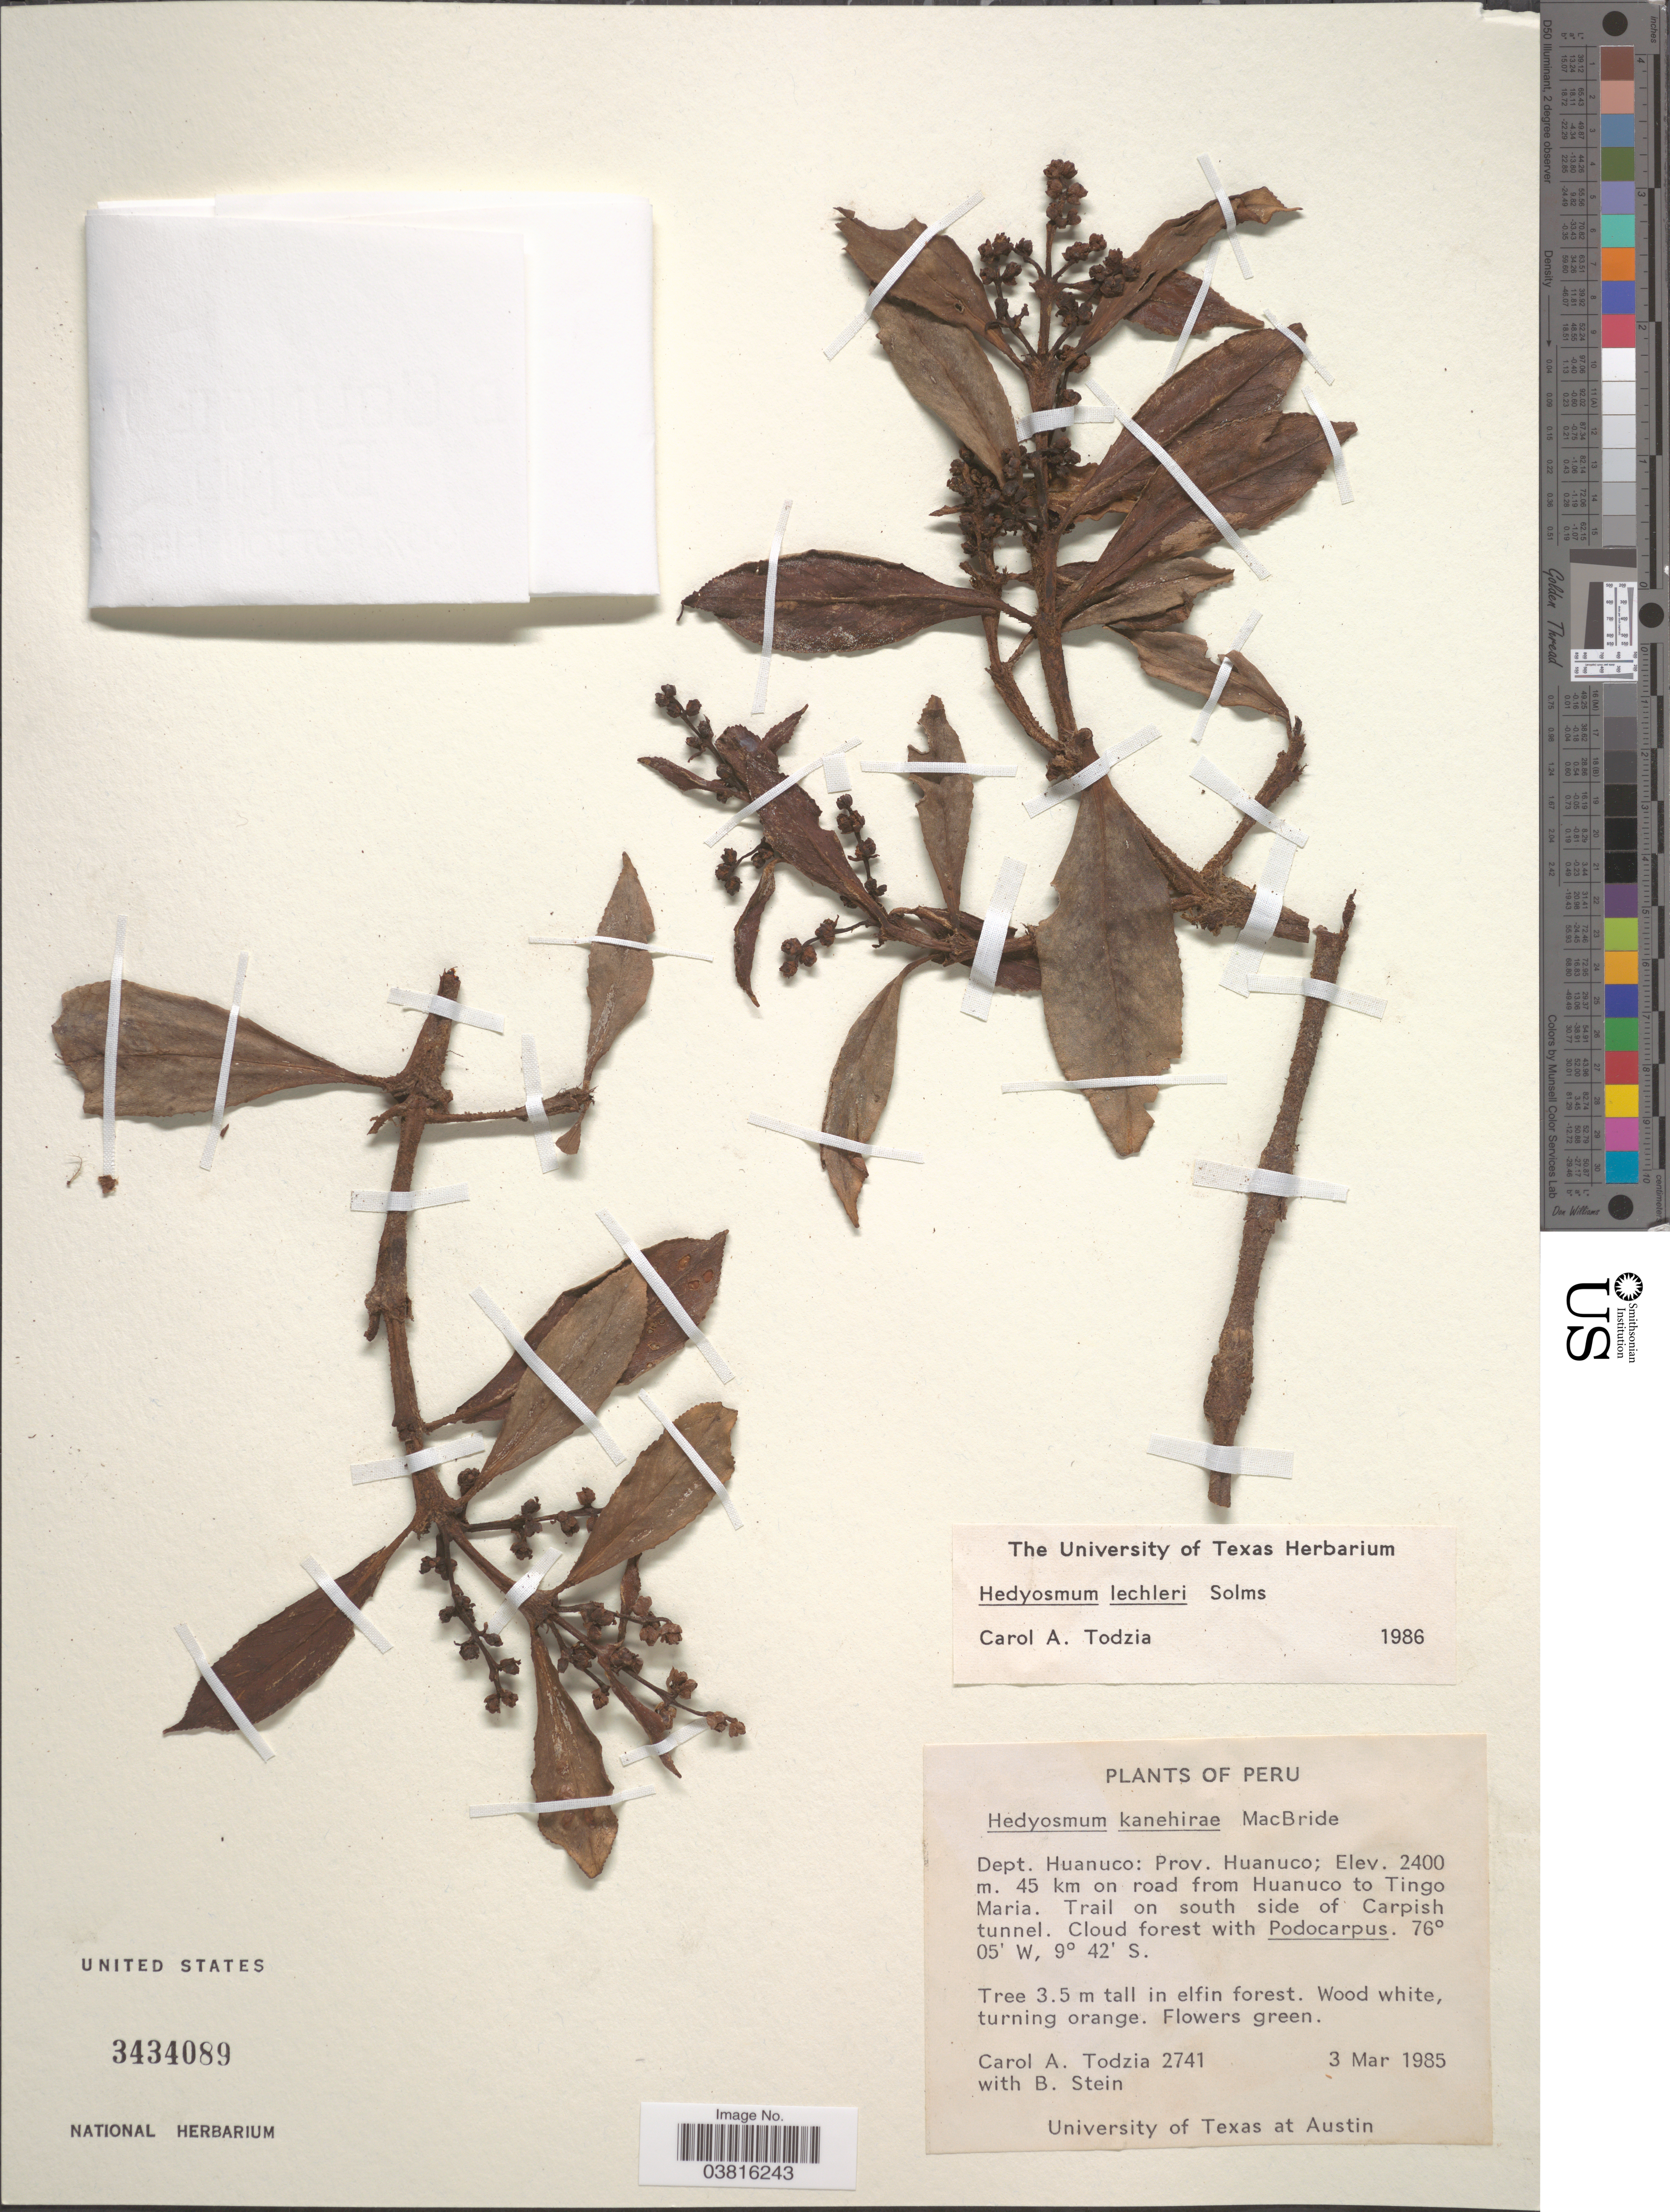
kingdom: Plantae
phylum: Tracheophyta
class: Magnoliopsida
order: Chloranthales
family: Chloranthaceae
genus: Hedyosmum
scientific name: Hedyosmum lechleri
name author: Solms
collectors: C. A. Todzia & B. Stein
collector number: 2741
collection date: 1985-03-03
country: Peru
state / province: Huánuco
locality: Dept. Huanuco: Prov. Huanuco; 45 km on road from Huanuco to Tingo Maria. Trail on south side of Carpish tunnel.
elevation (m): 2400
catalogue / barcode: US 3434089